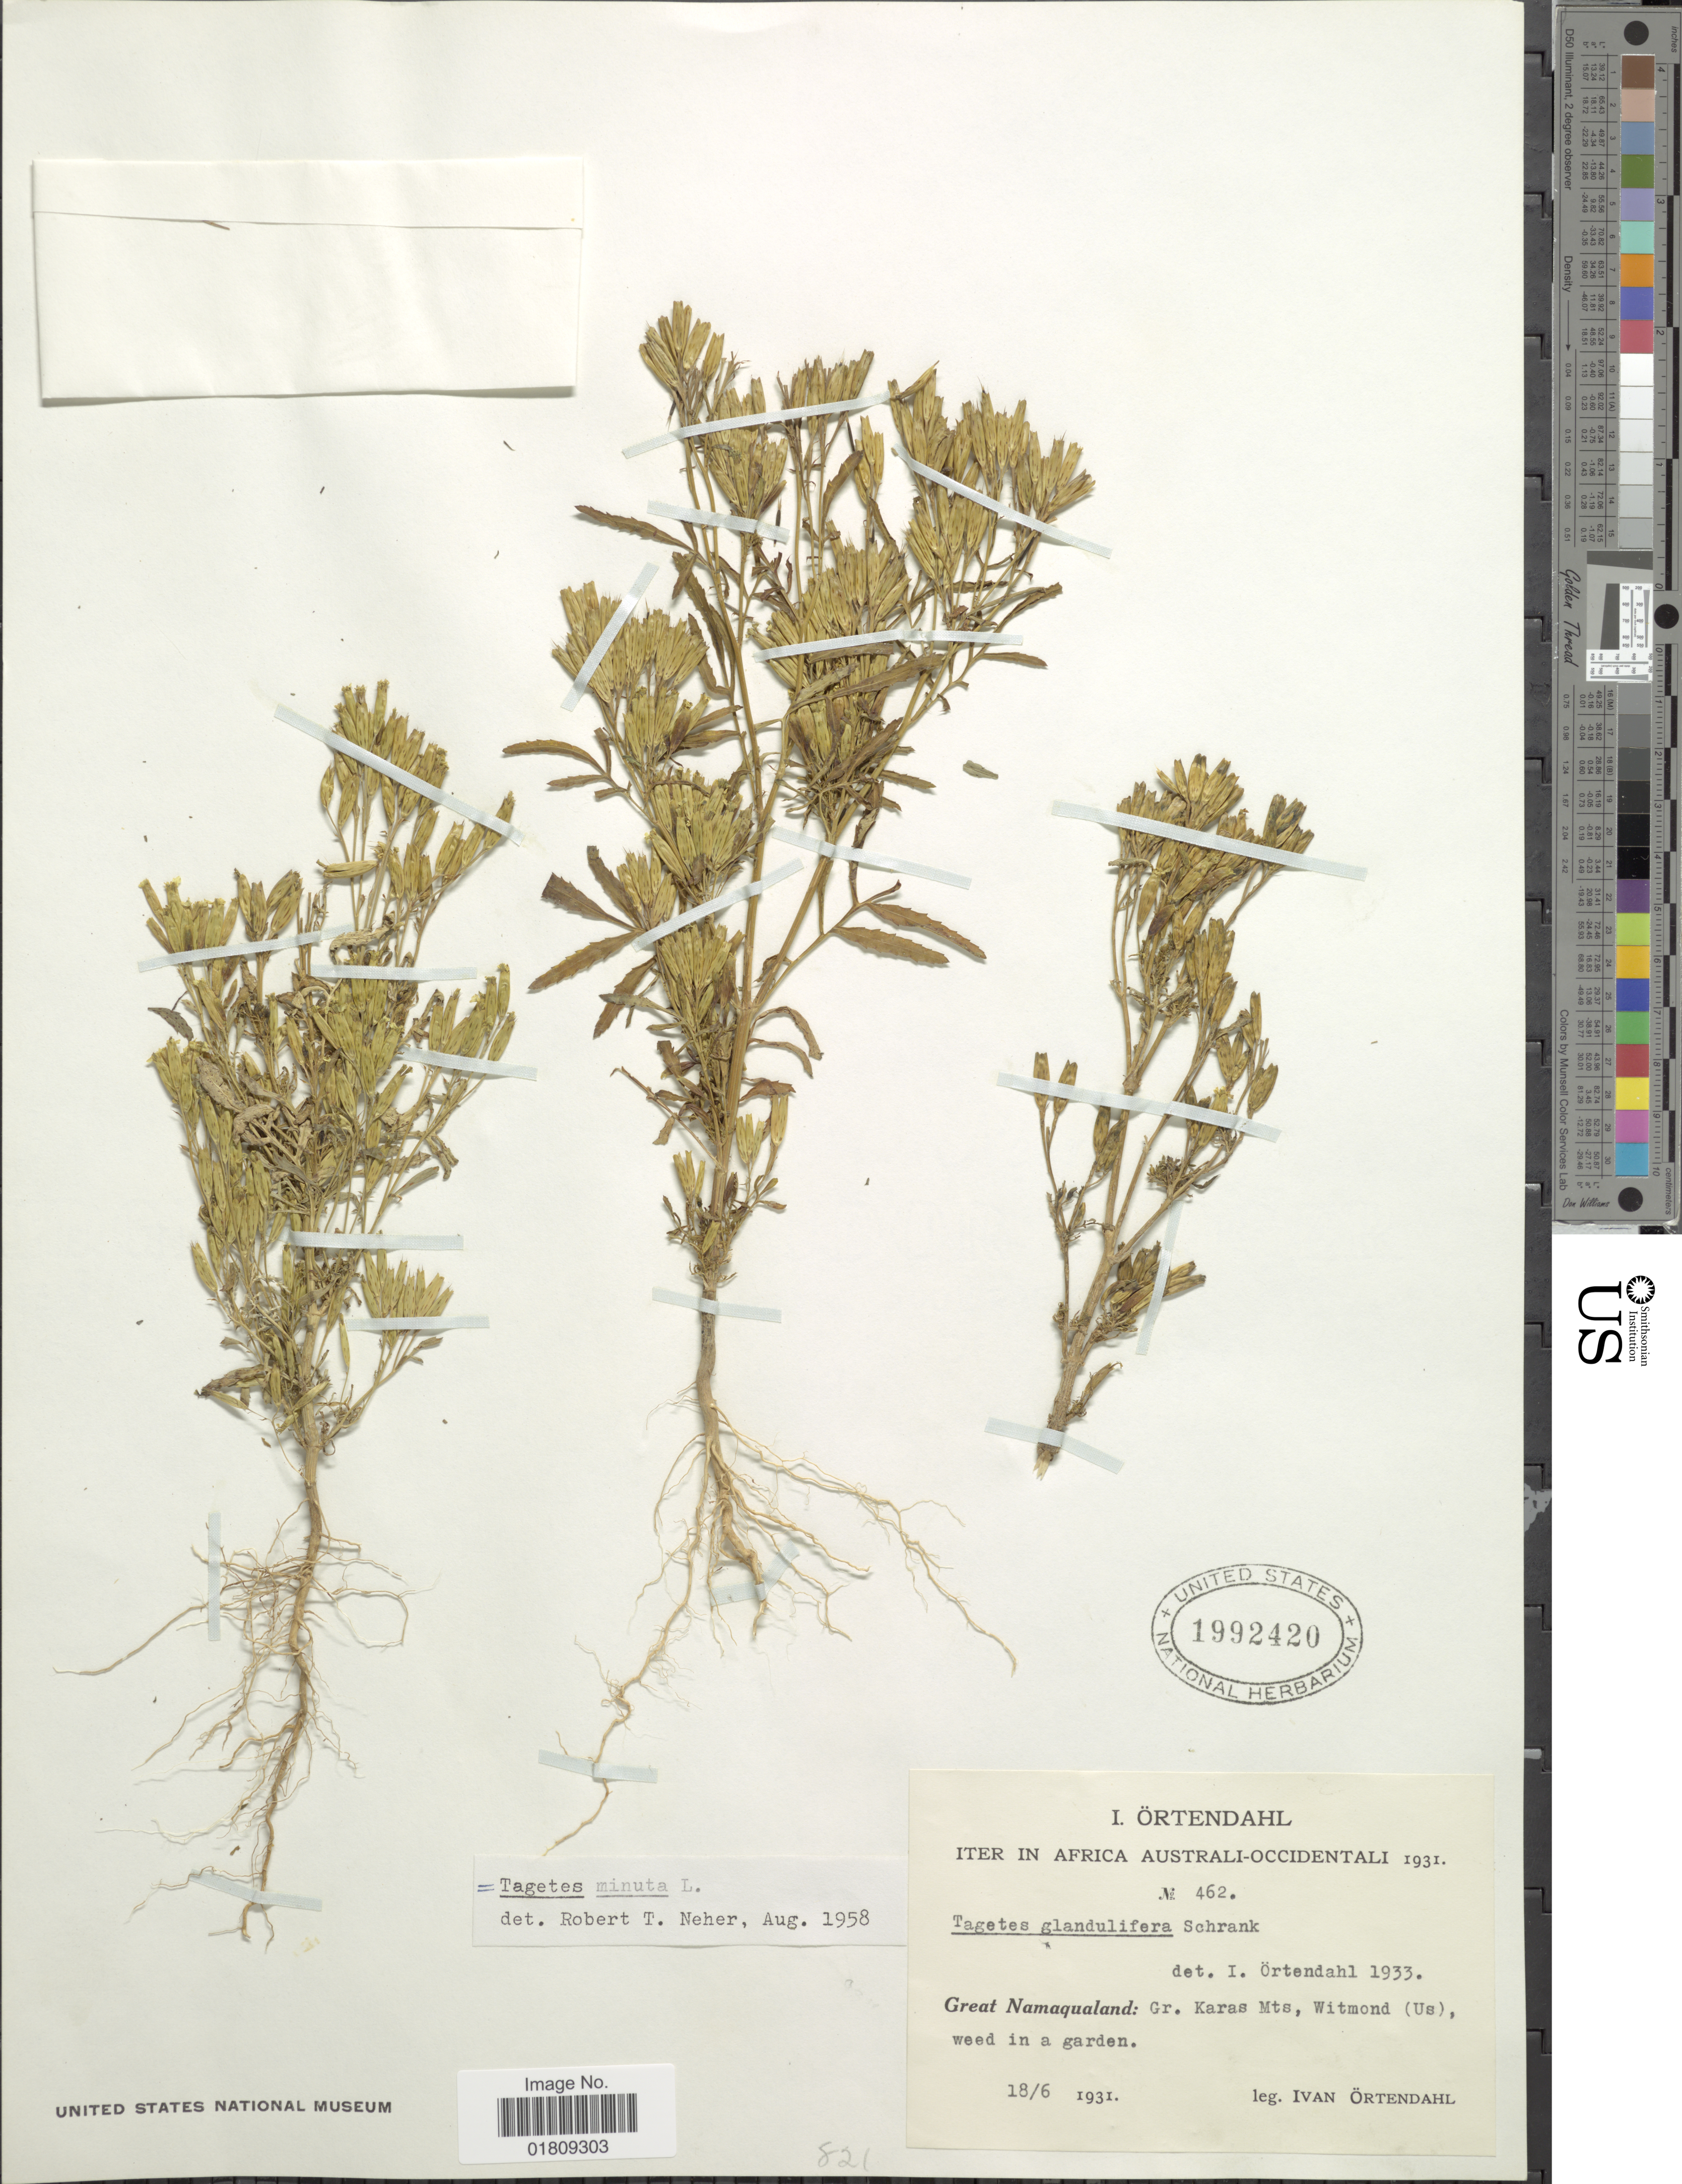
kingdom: Plantae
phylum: Tracheophyta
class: Magnoliopsida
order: Asterales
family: Asteraceae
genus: Tagetes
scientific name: Tagetes minuta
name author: L.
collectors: I. Ortendahl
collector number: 462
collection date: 1931-06-18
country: Namibia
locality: Africa Australi-Occidental, Great Nammaqualand, Gr. Karas Mts, Witmond (Us)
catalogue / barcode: US 1992420